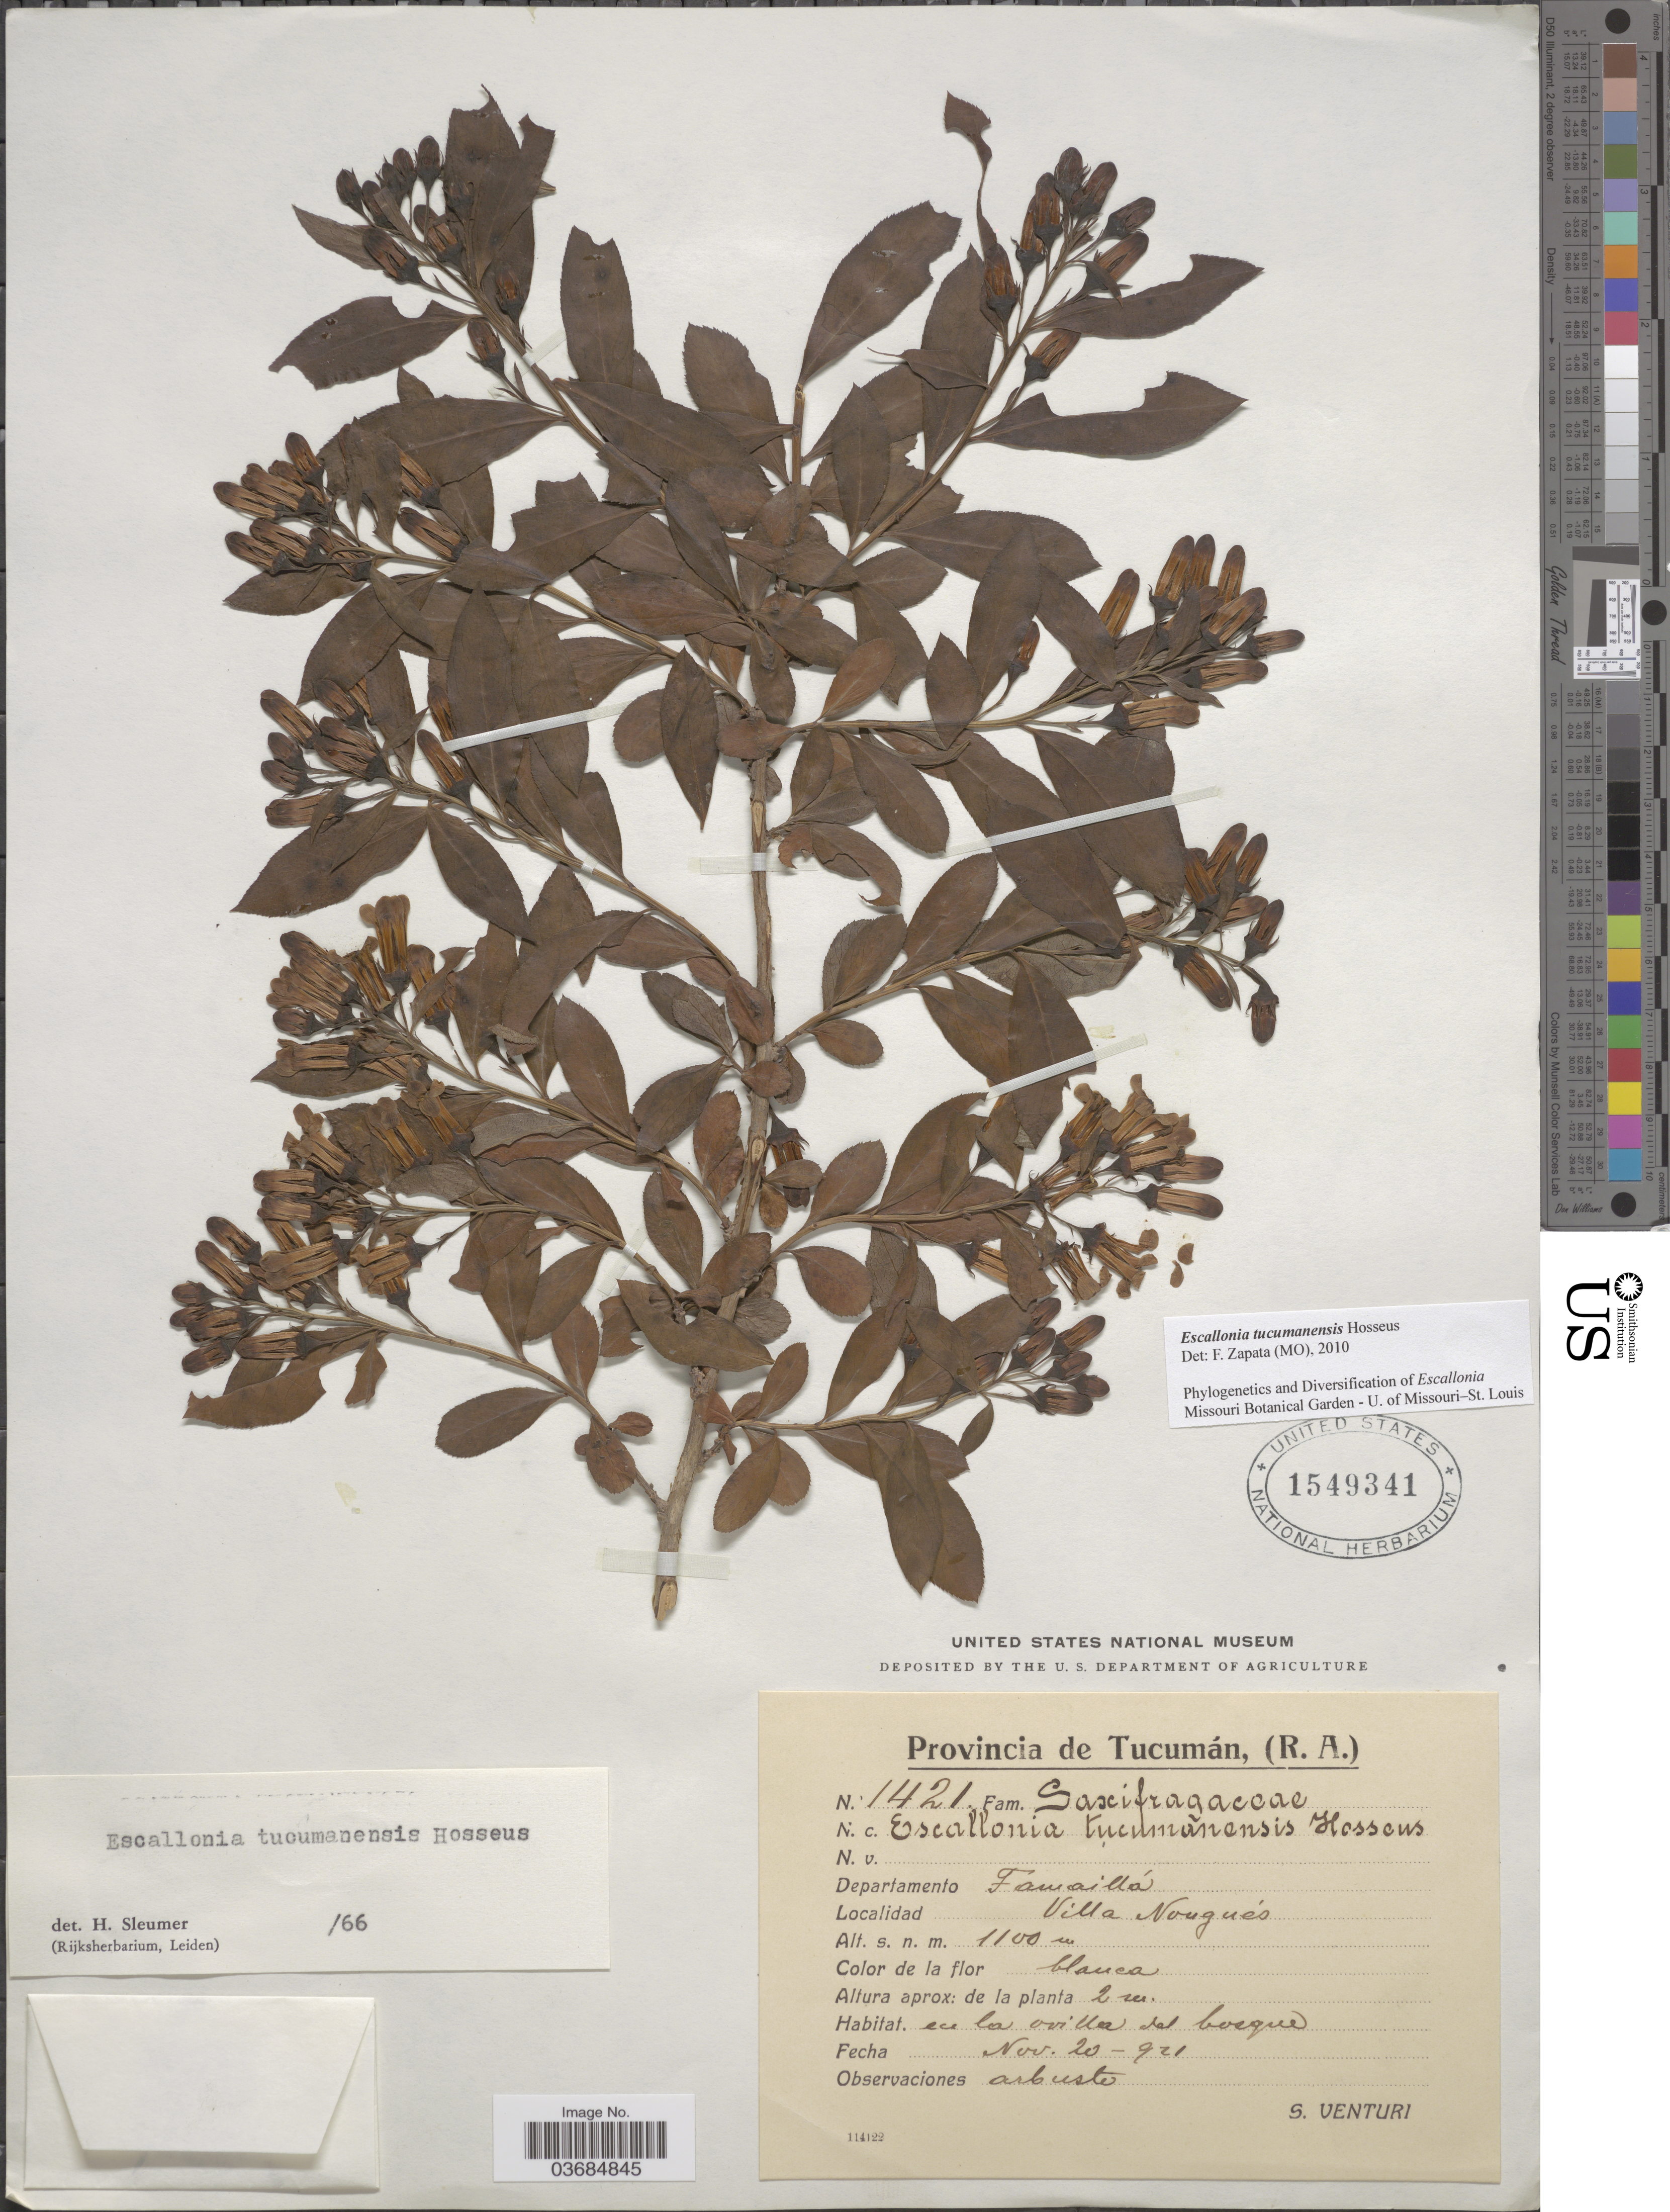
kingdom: Plantae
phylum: Tracheophyta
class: Magnoliopsida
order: Escalloniales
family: Escalloniaceae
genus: Escallonia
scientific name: Escallonia tucumanensis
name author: Hosseus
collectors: S. Venturi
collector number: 1421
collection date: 1921-11-20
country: Argentina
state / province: Tucuman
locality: Departamento Famaillá. Villa Nougués.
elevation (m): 1100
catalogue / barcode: US 1549341